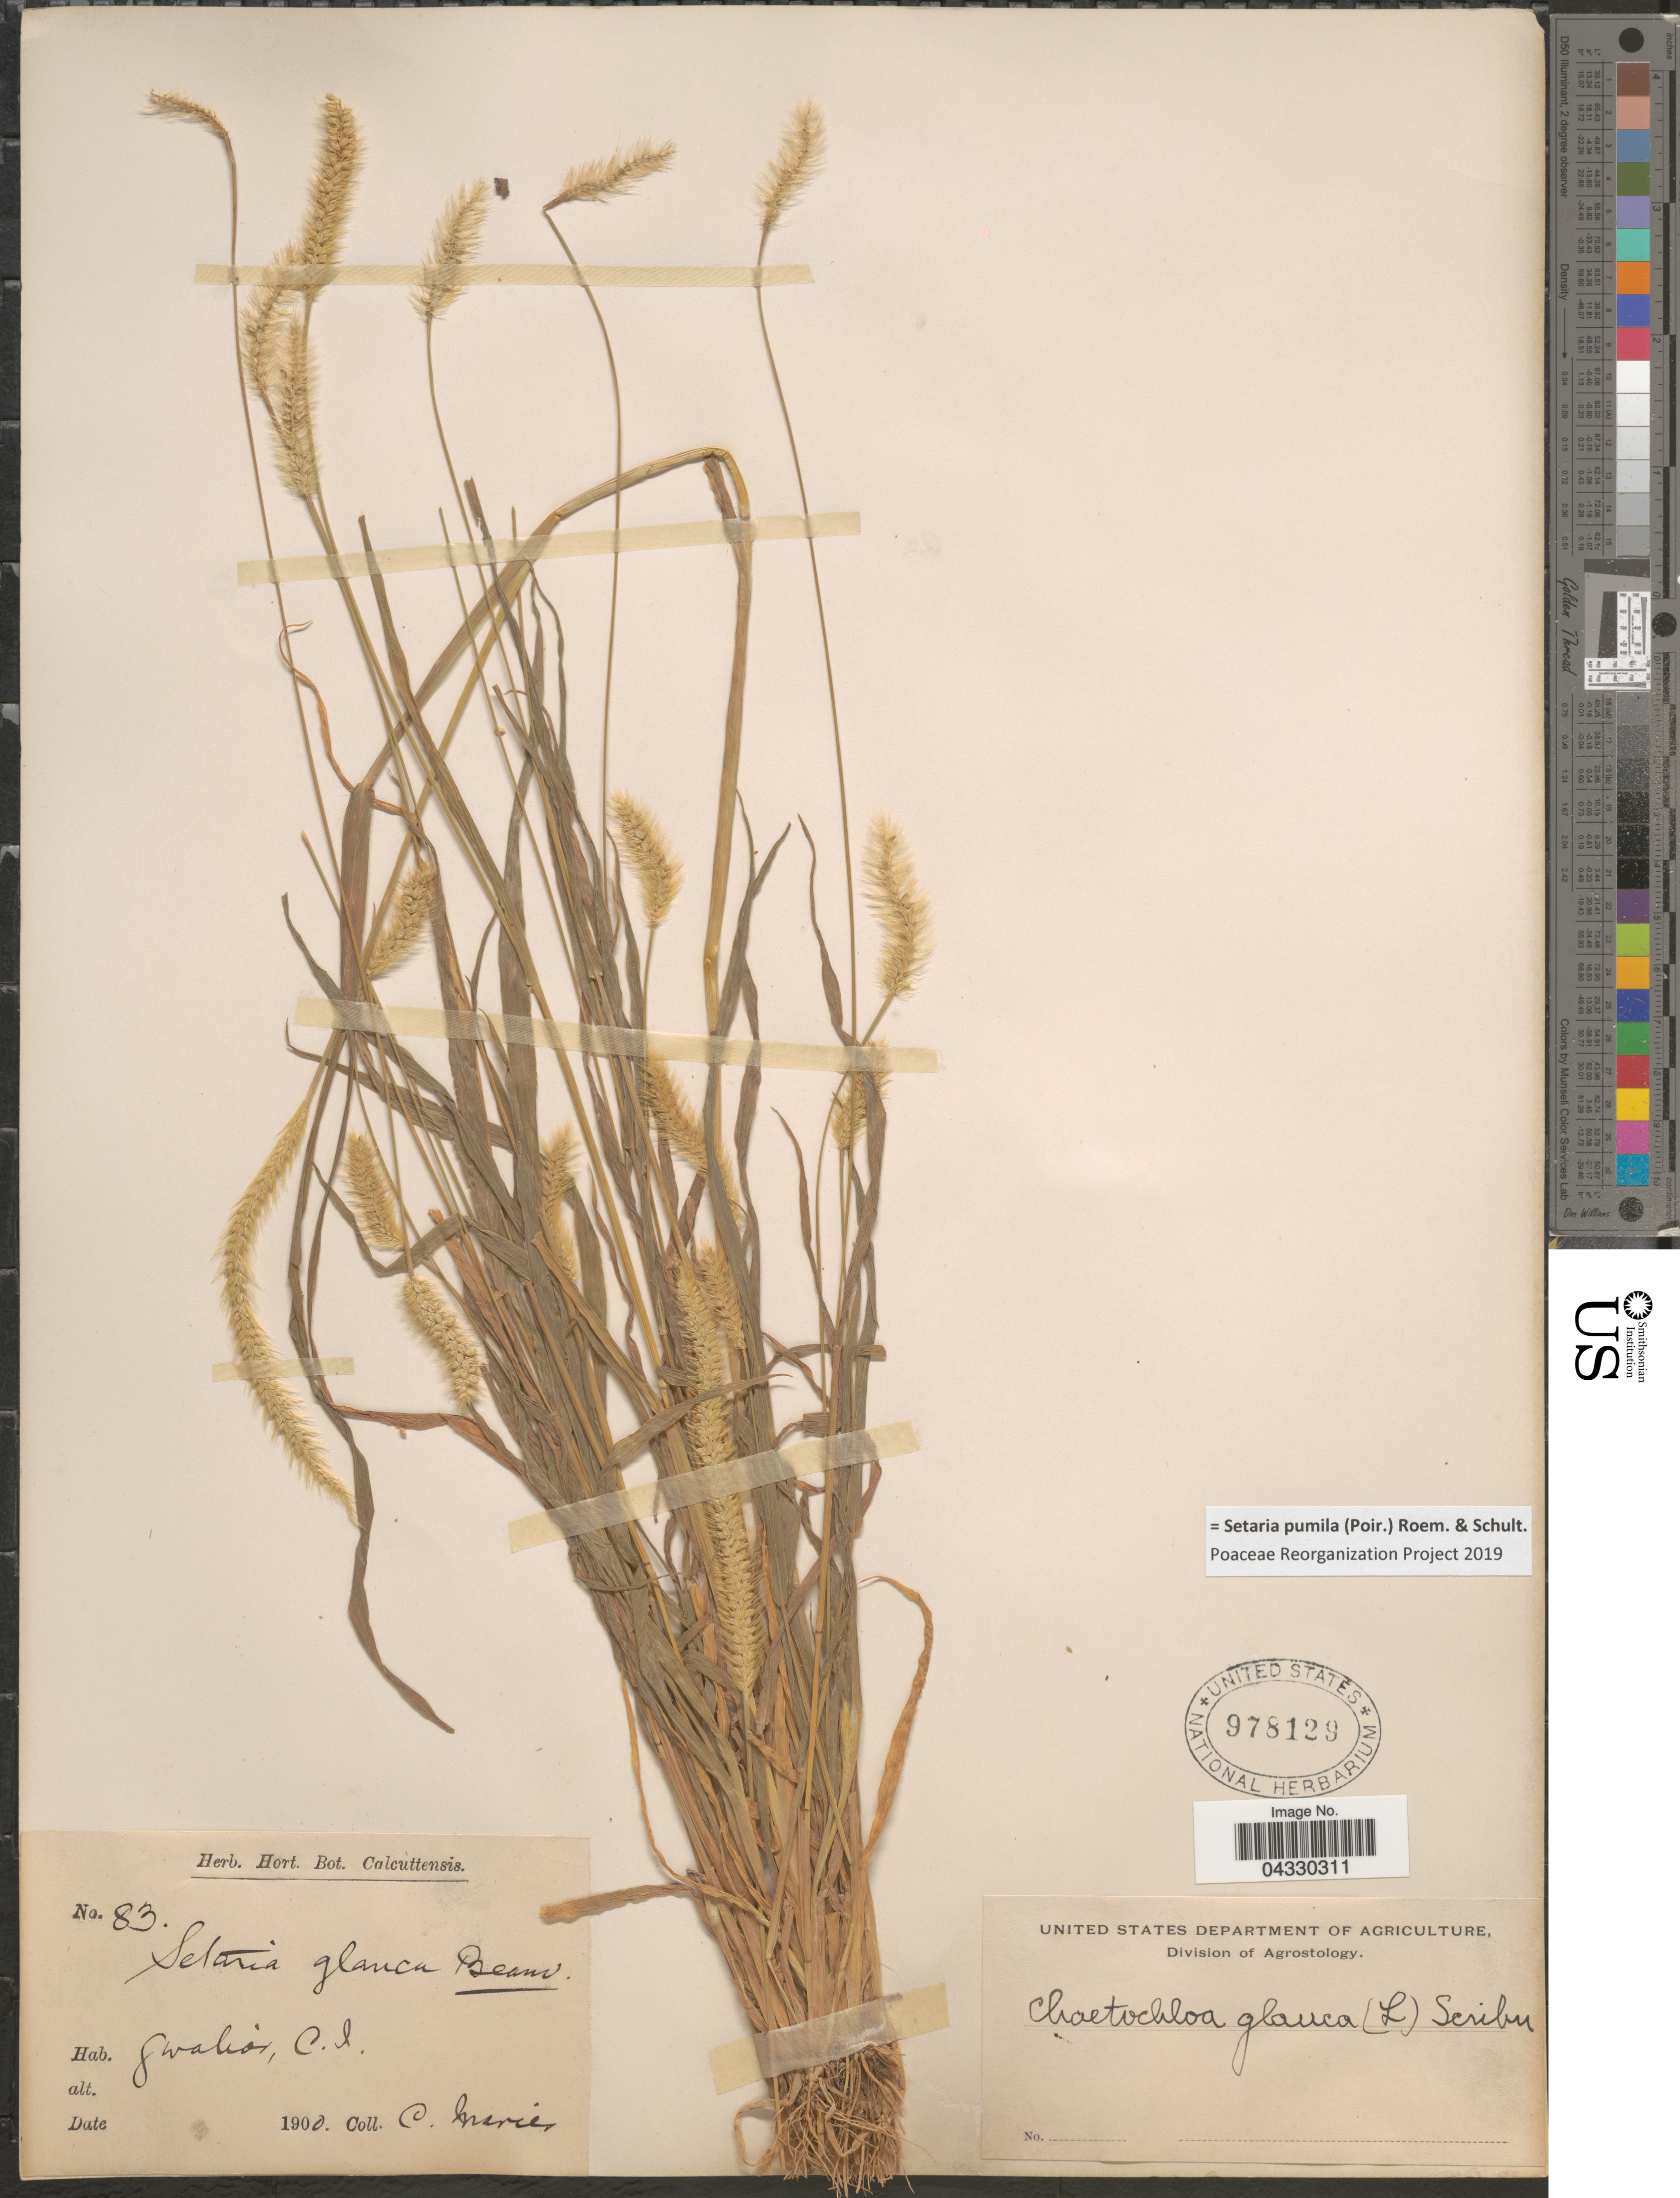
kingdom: Plantae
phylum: Tracheophyta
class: Liliopsida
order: Poales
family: Poaceae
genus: Setaria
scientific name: Setaria pumila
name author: (Poir.) Roem. & Schult.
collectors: C. Maries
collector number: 83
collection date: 1900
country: India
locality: Gwalior, C. I.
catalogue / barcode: US 978129